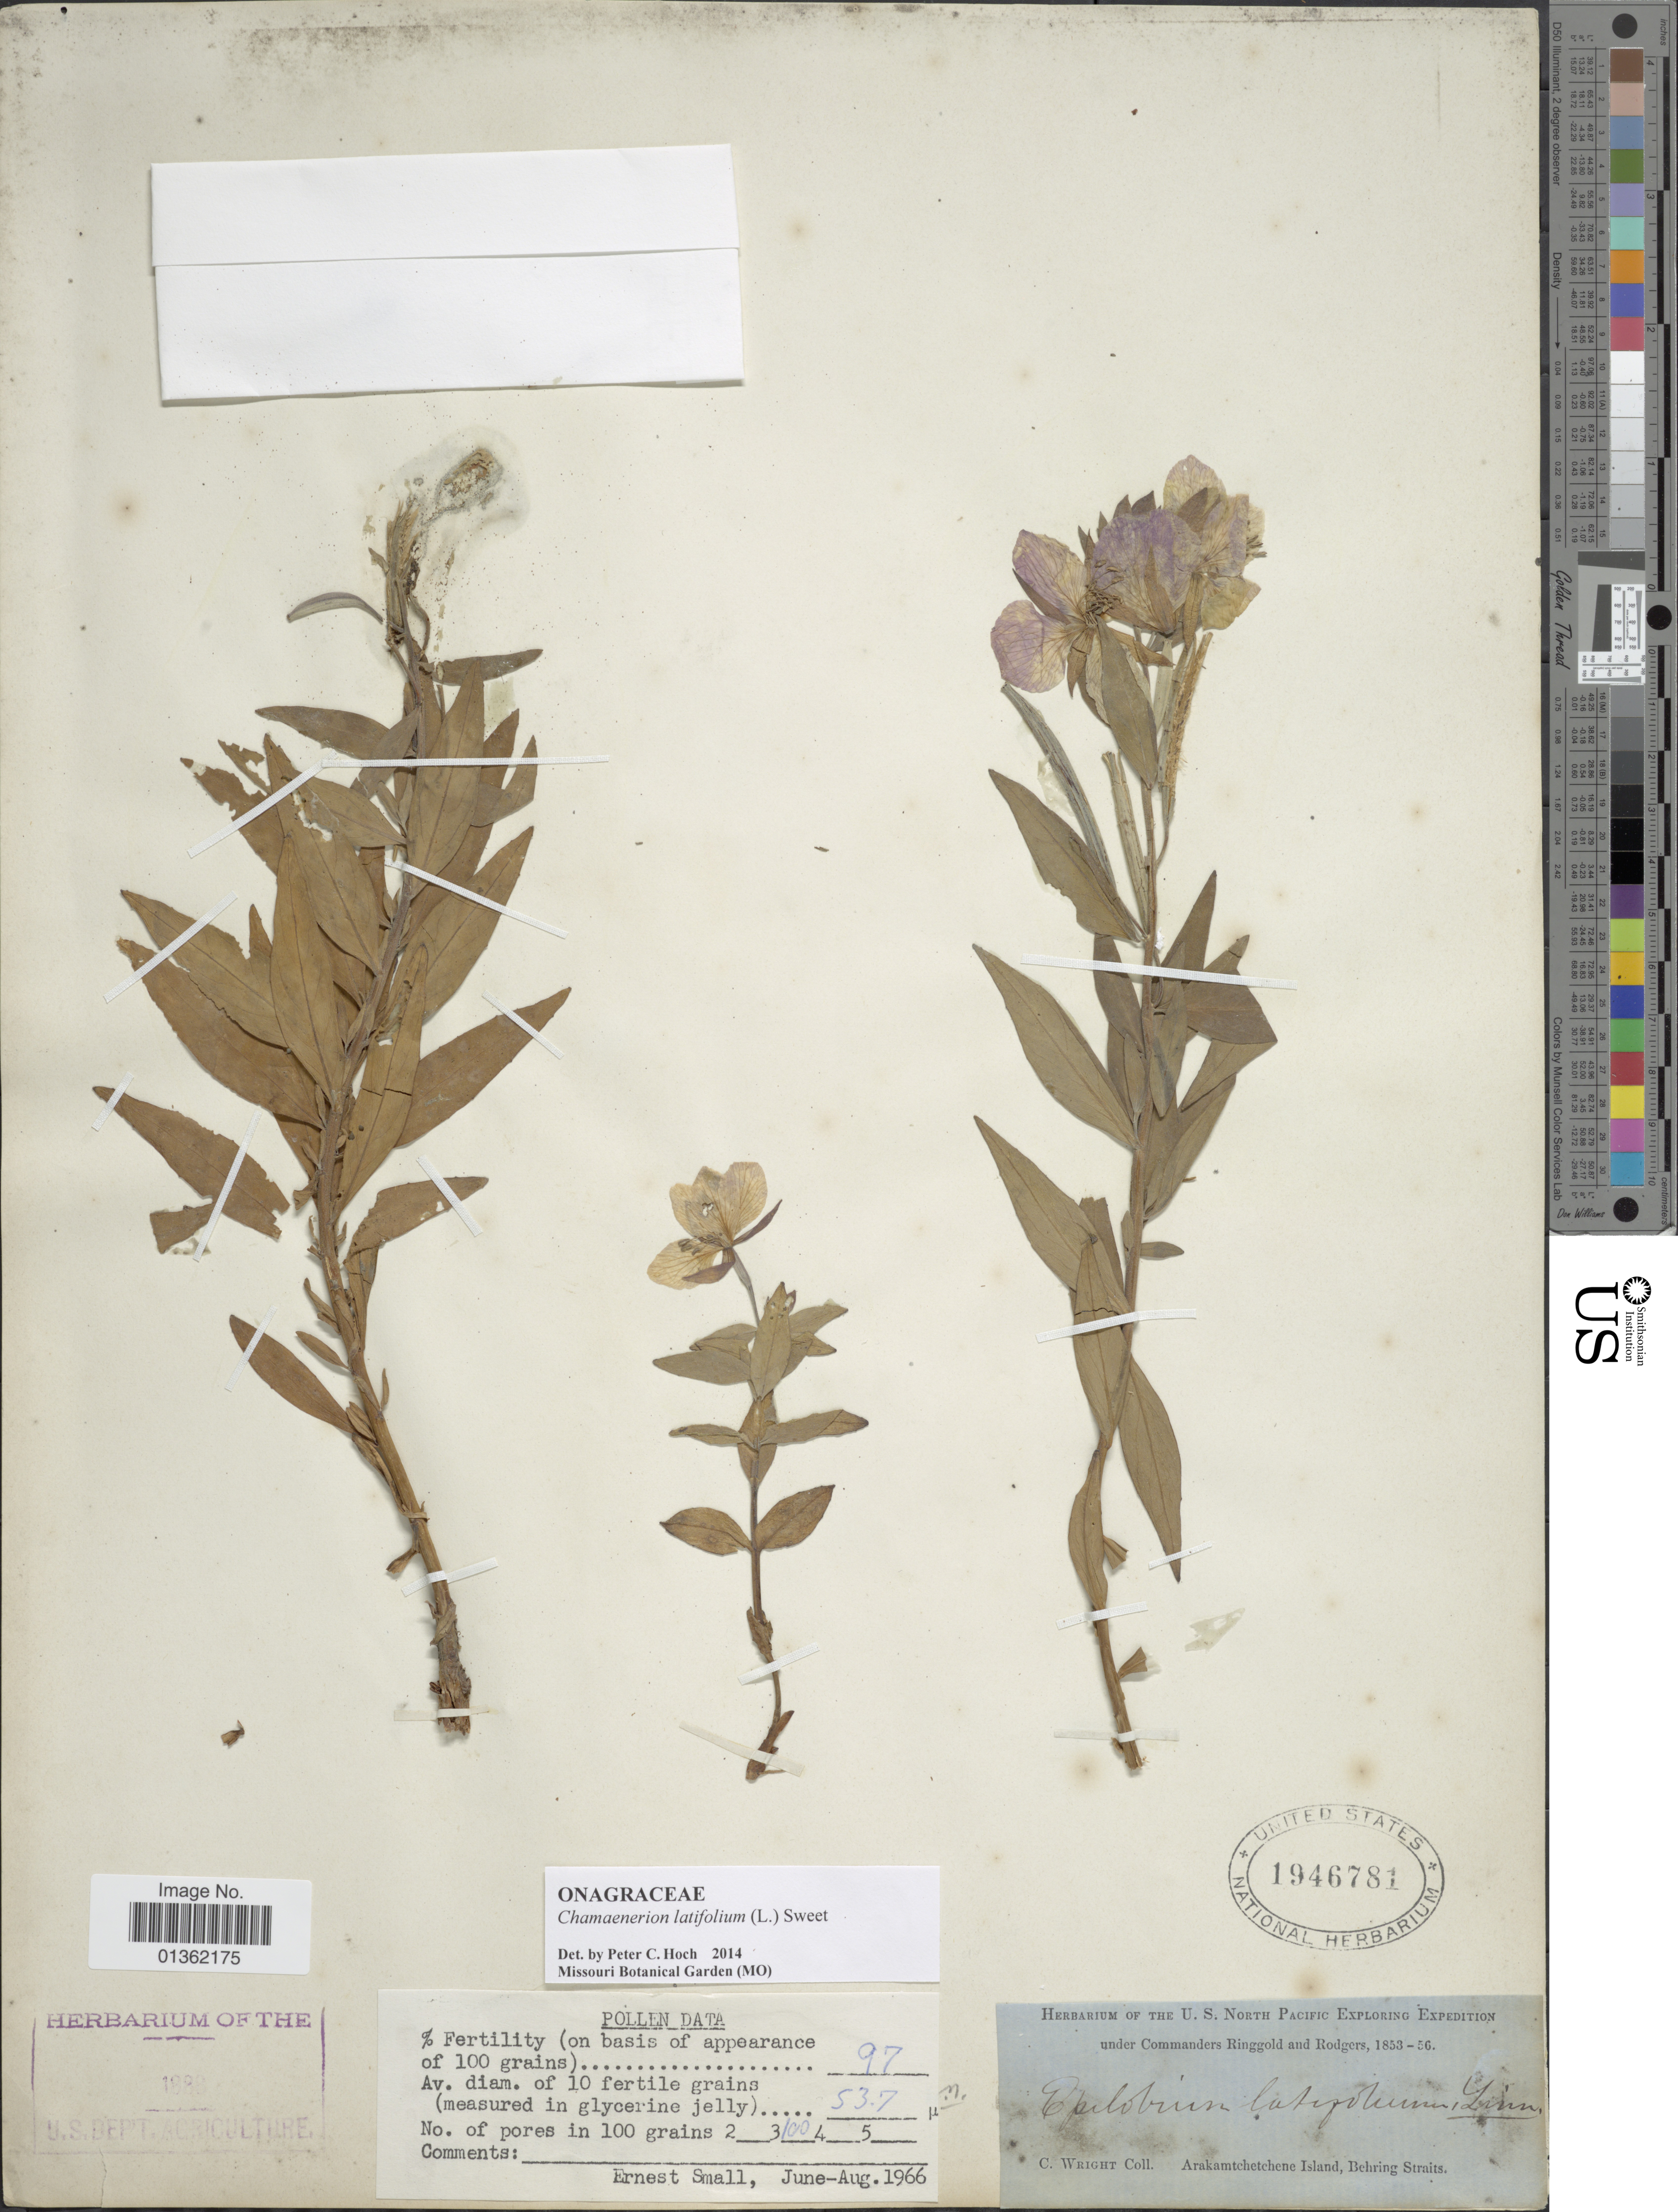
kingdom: Plantae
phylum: Tracheophyta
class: Magnoliopsida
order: Myrtales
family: Onagraceae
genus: Chamaenerion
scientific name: Chamaenerion latifolium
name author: (L.) Th. Fr. & Lange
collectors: C. Wright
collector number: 97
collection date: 1966-06/1966-08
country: Russian Federation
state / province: Chukotka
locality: Arakamtchetchene Island, Behring Straits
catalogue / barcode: US 1946781